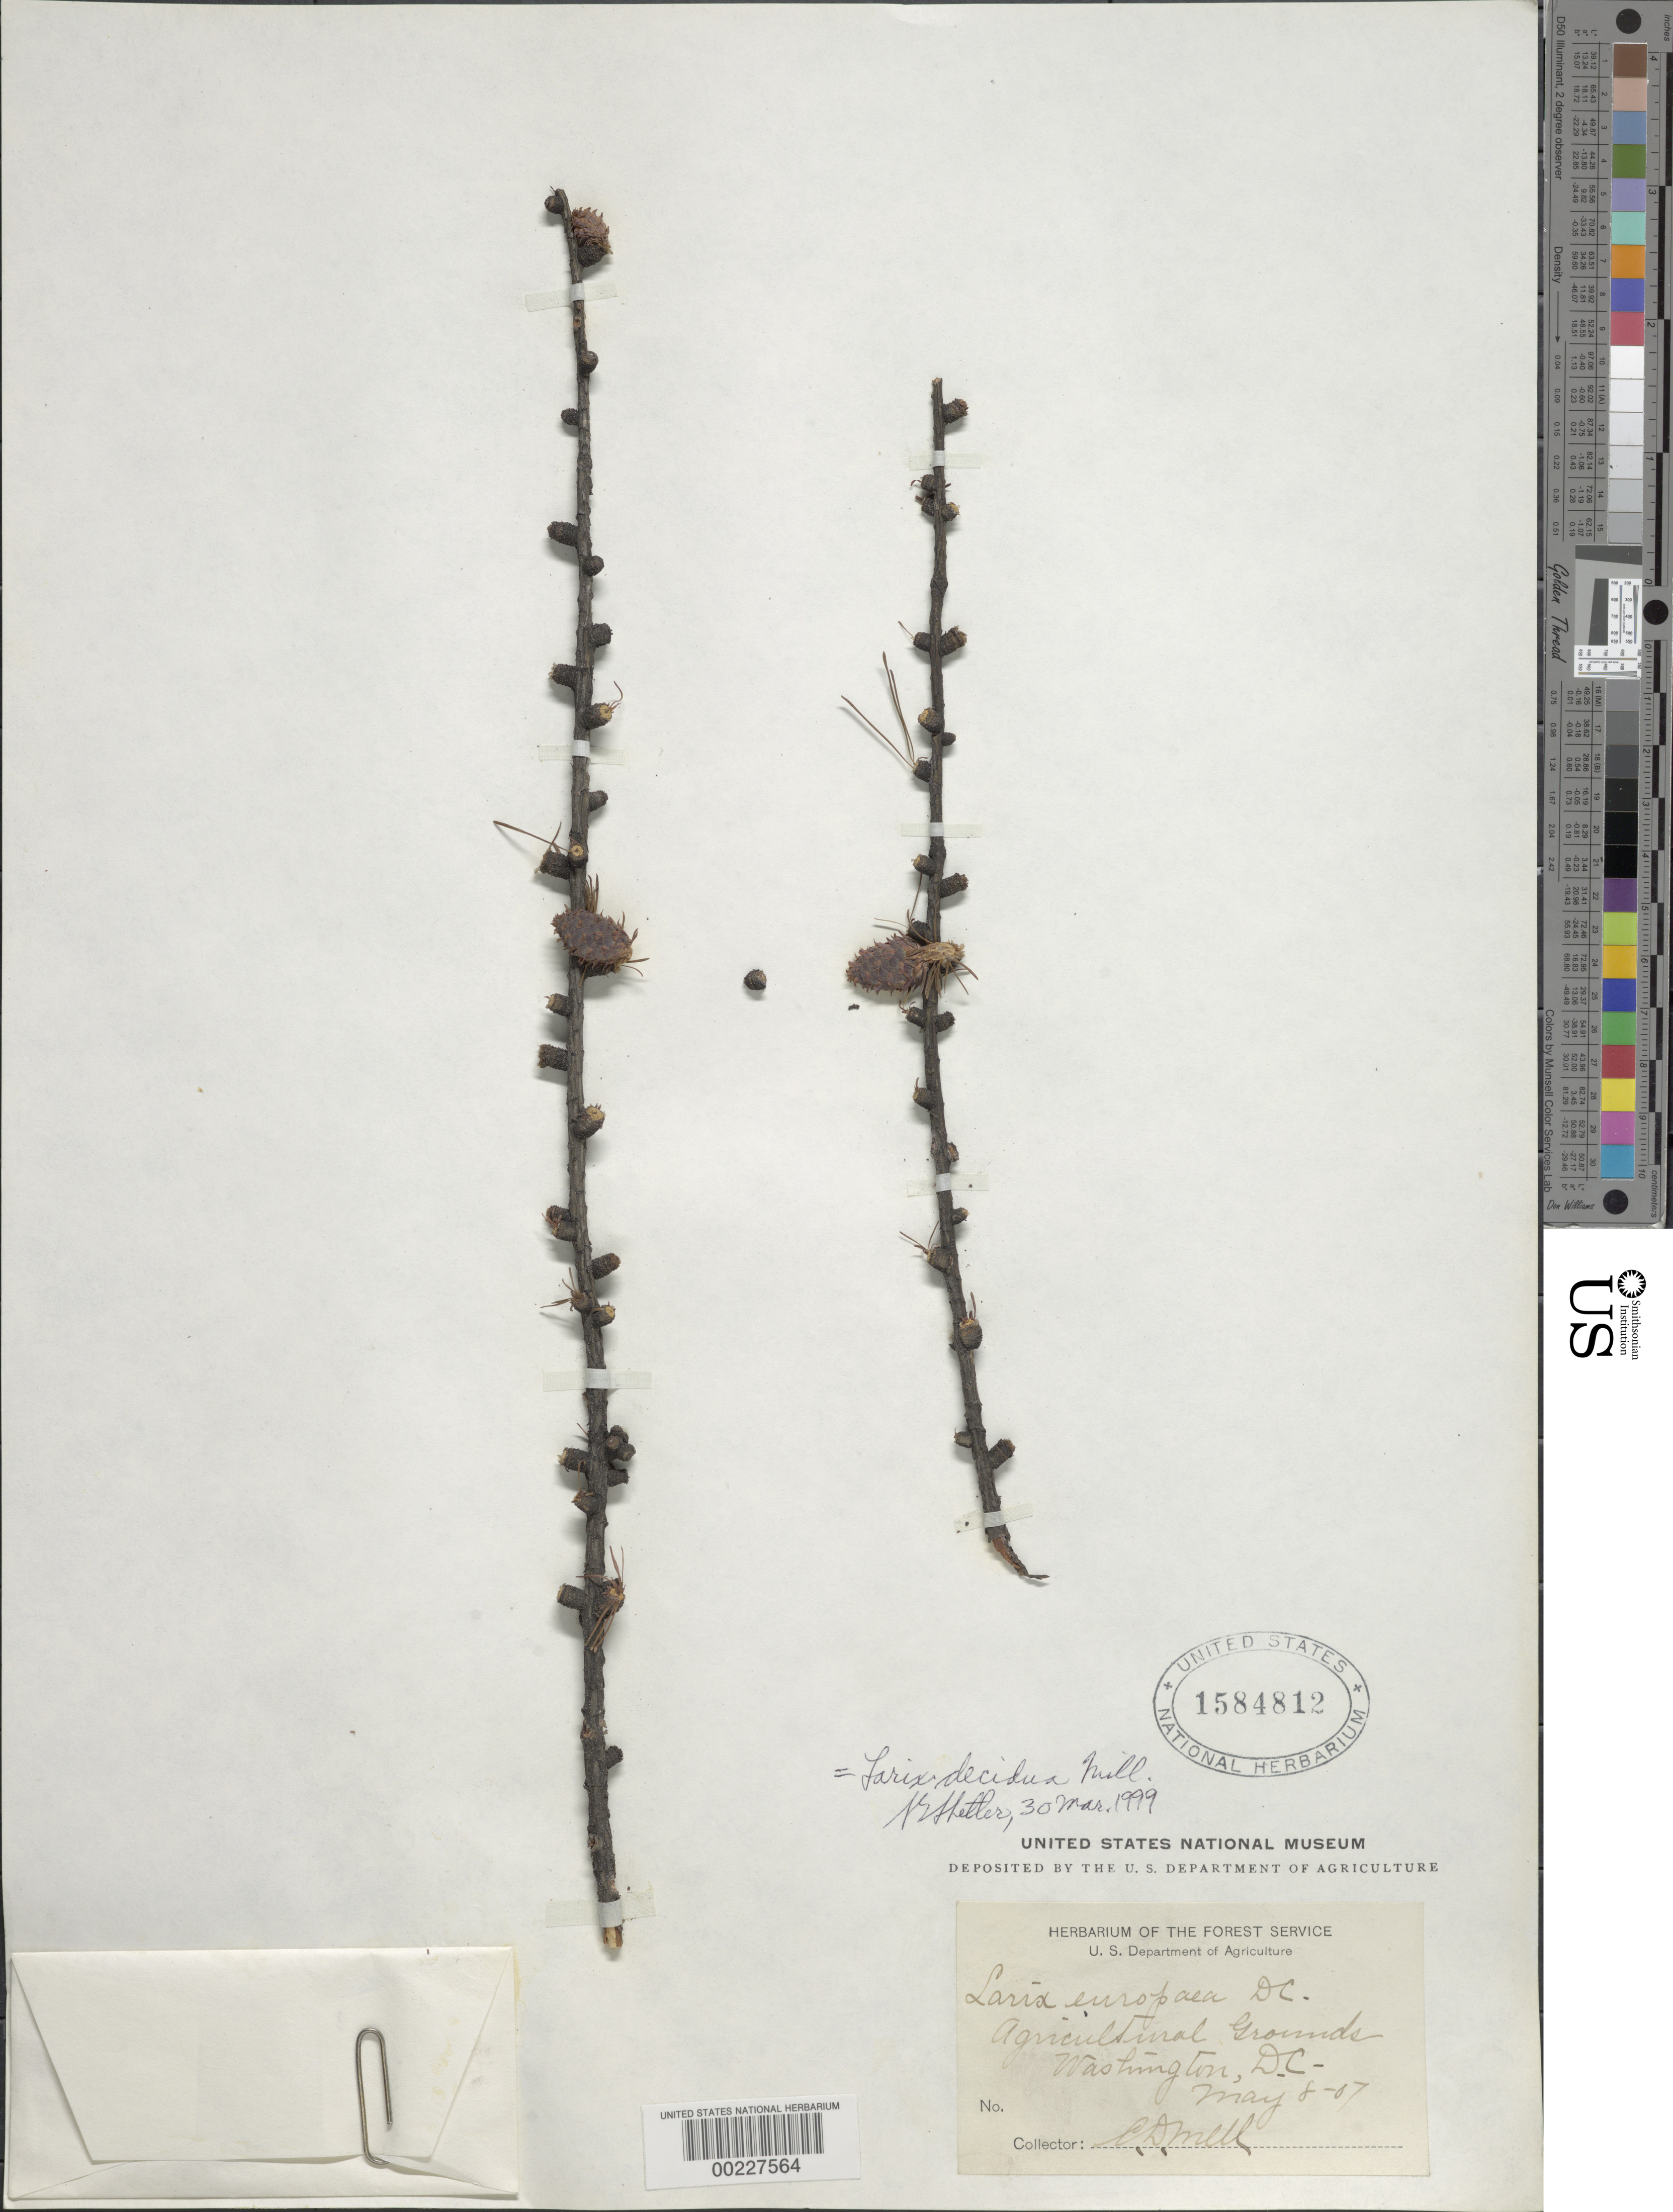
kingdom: Plantae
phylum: Tracheophyta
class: Pinopsida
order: Pinales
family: Pinaceae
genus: Larix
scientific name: Larix decidua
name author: Mill.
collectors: C. D. Mell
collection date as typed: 08 May 1907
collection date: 1907-05-08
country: United States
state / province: District of Columbia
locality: Agricultural grounds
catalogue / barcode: US 1584812